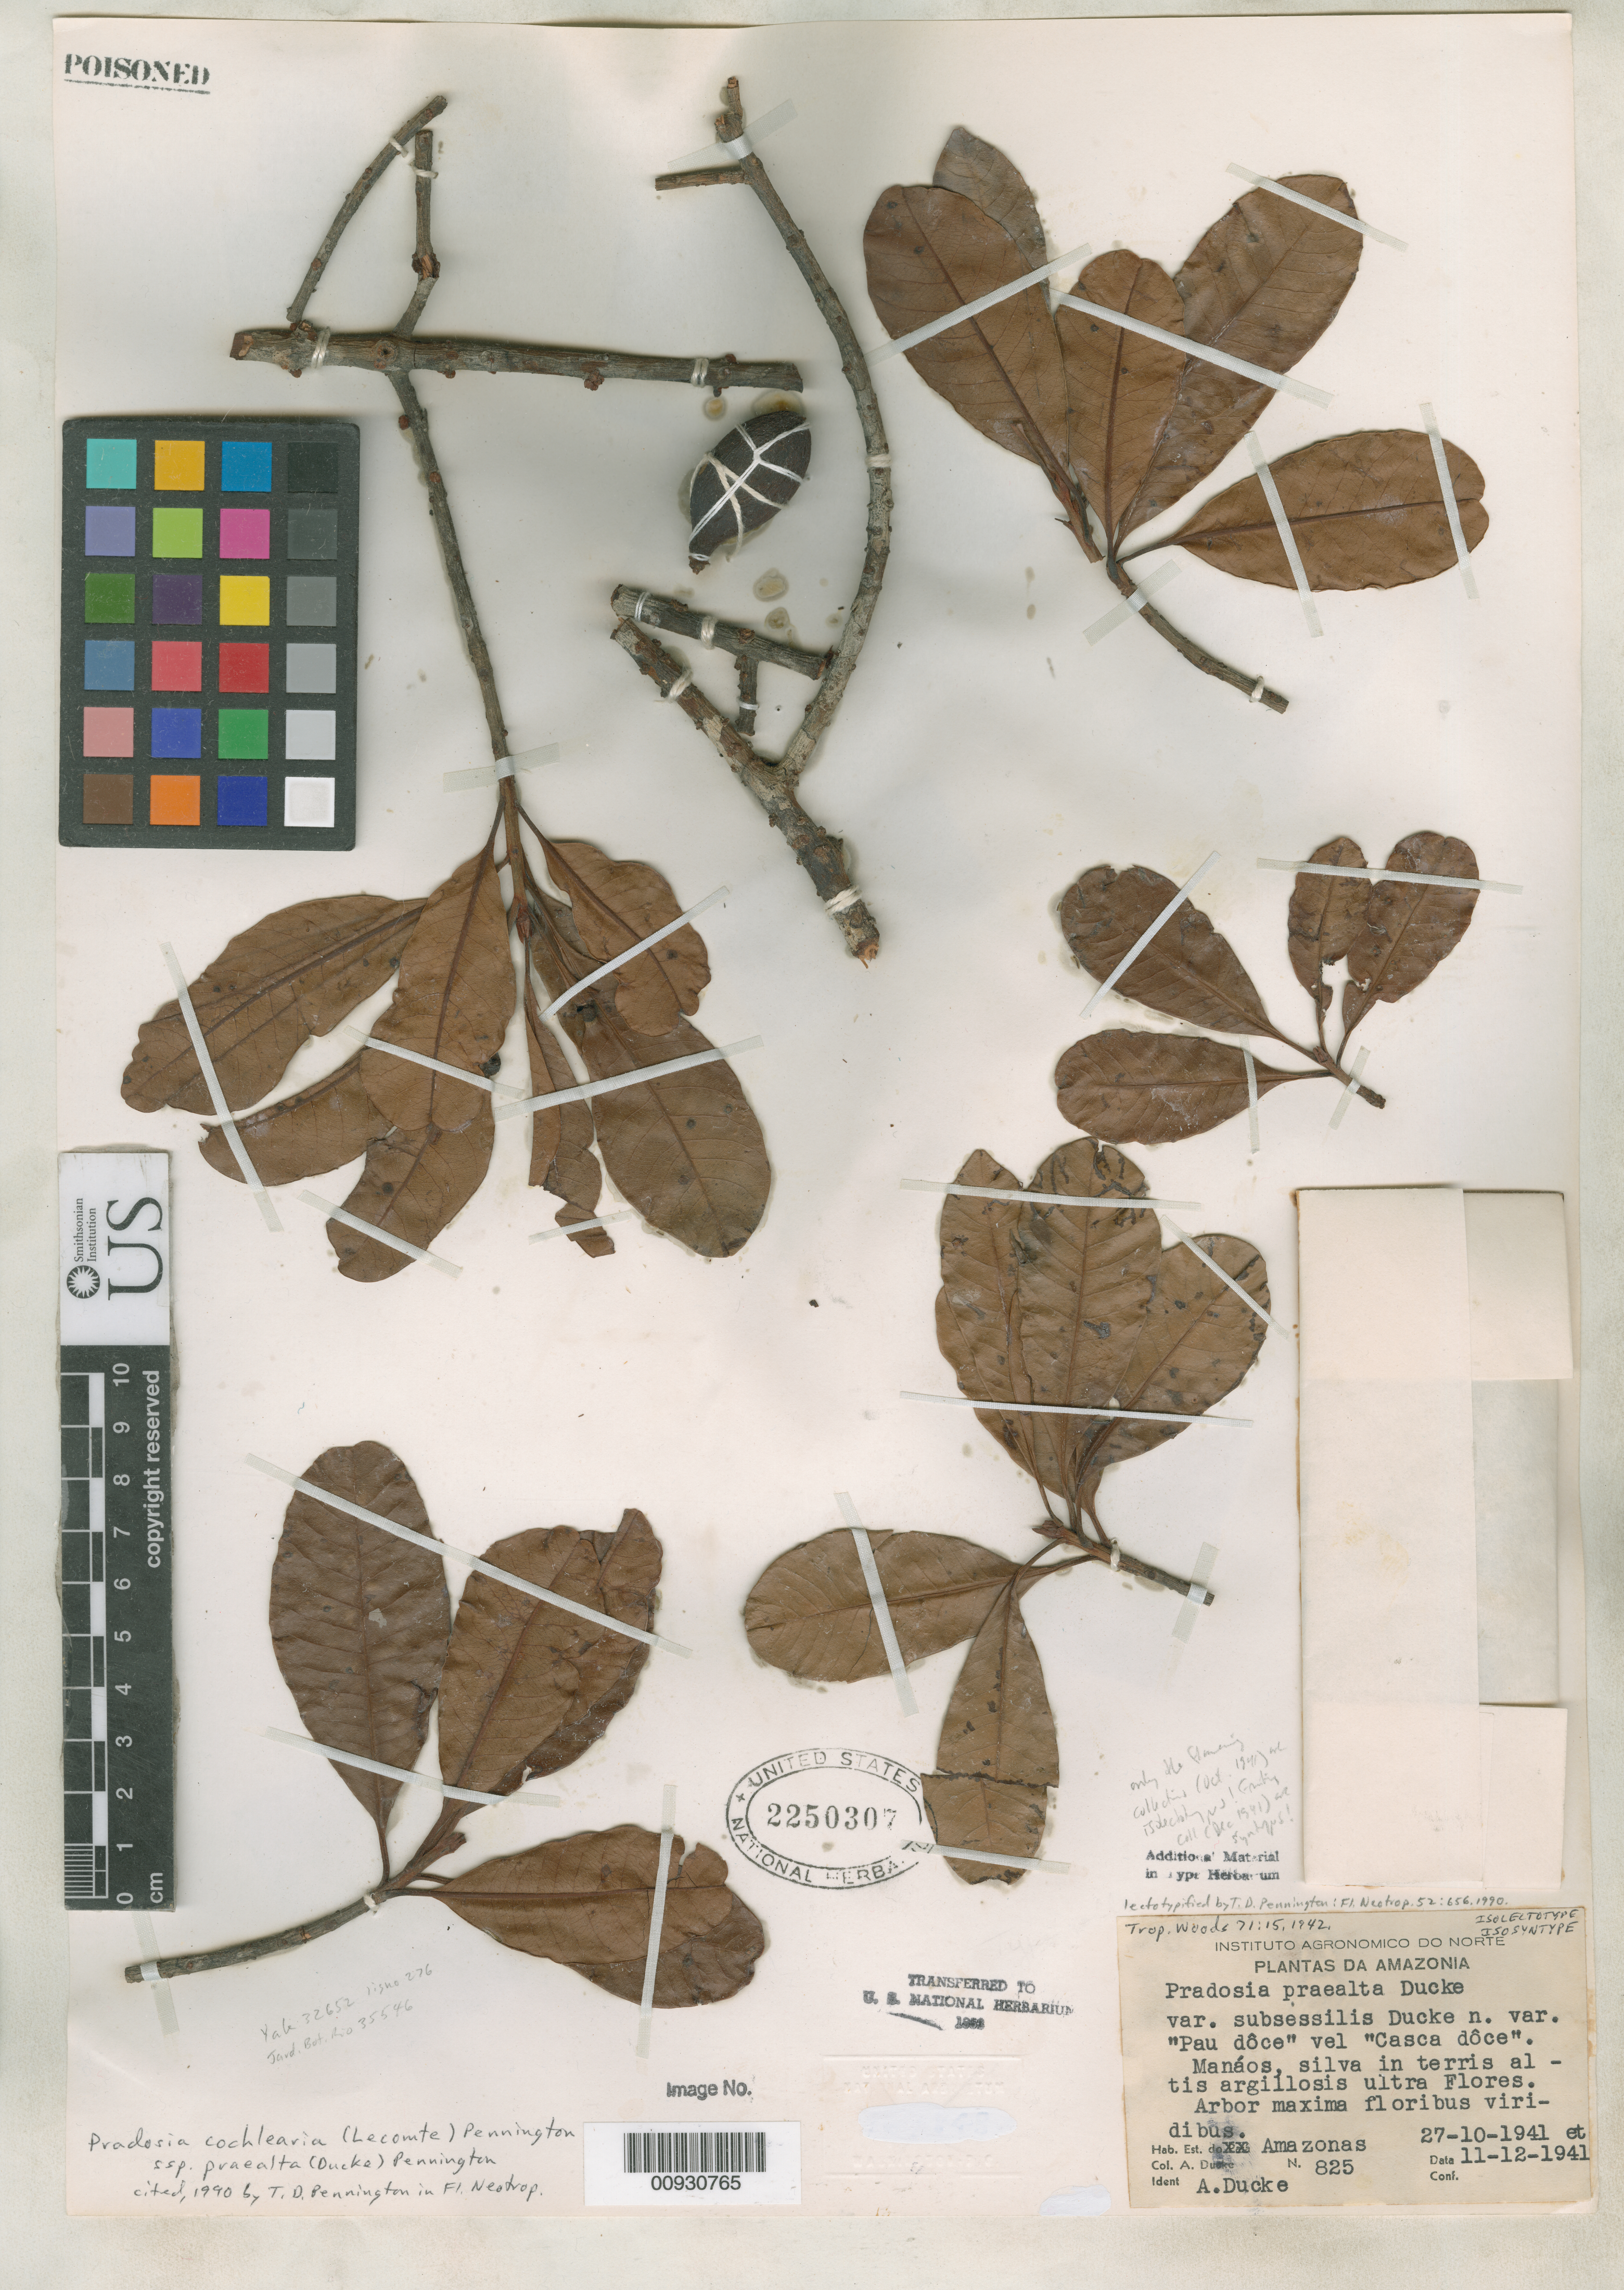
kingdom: Plantae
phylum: Tracheophyta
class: Magnoliopsida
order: Ericales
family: Sapotaceae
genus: Pradosia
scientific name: Pradosia praealta var. subsessilis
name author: Ducke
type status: Isolectotype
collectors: A. Ducke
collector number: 825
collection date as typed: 27 Oct 1941 and 11 Dec 1941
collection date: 1941-10-27,1941-12-11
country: Brazil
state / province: Amazonas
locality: Manáos.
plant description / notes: Lectotypified on flowering collections (Oct. 1941); fruiting collections (Dec. 1941) are syntypes.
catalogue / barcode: US 2250307